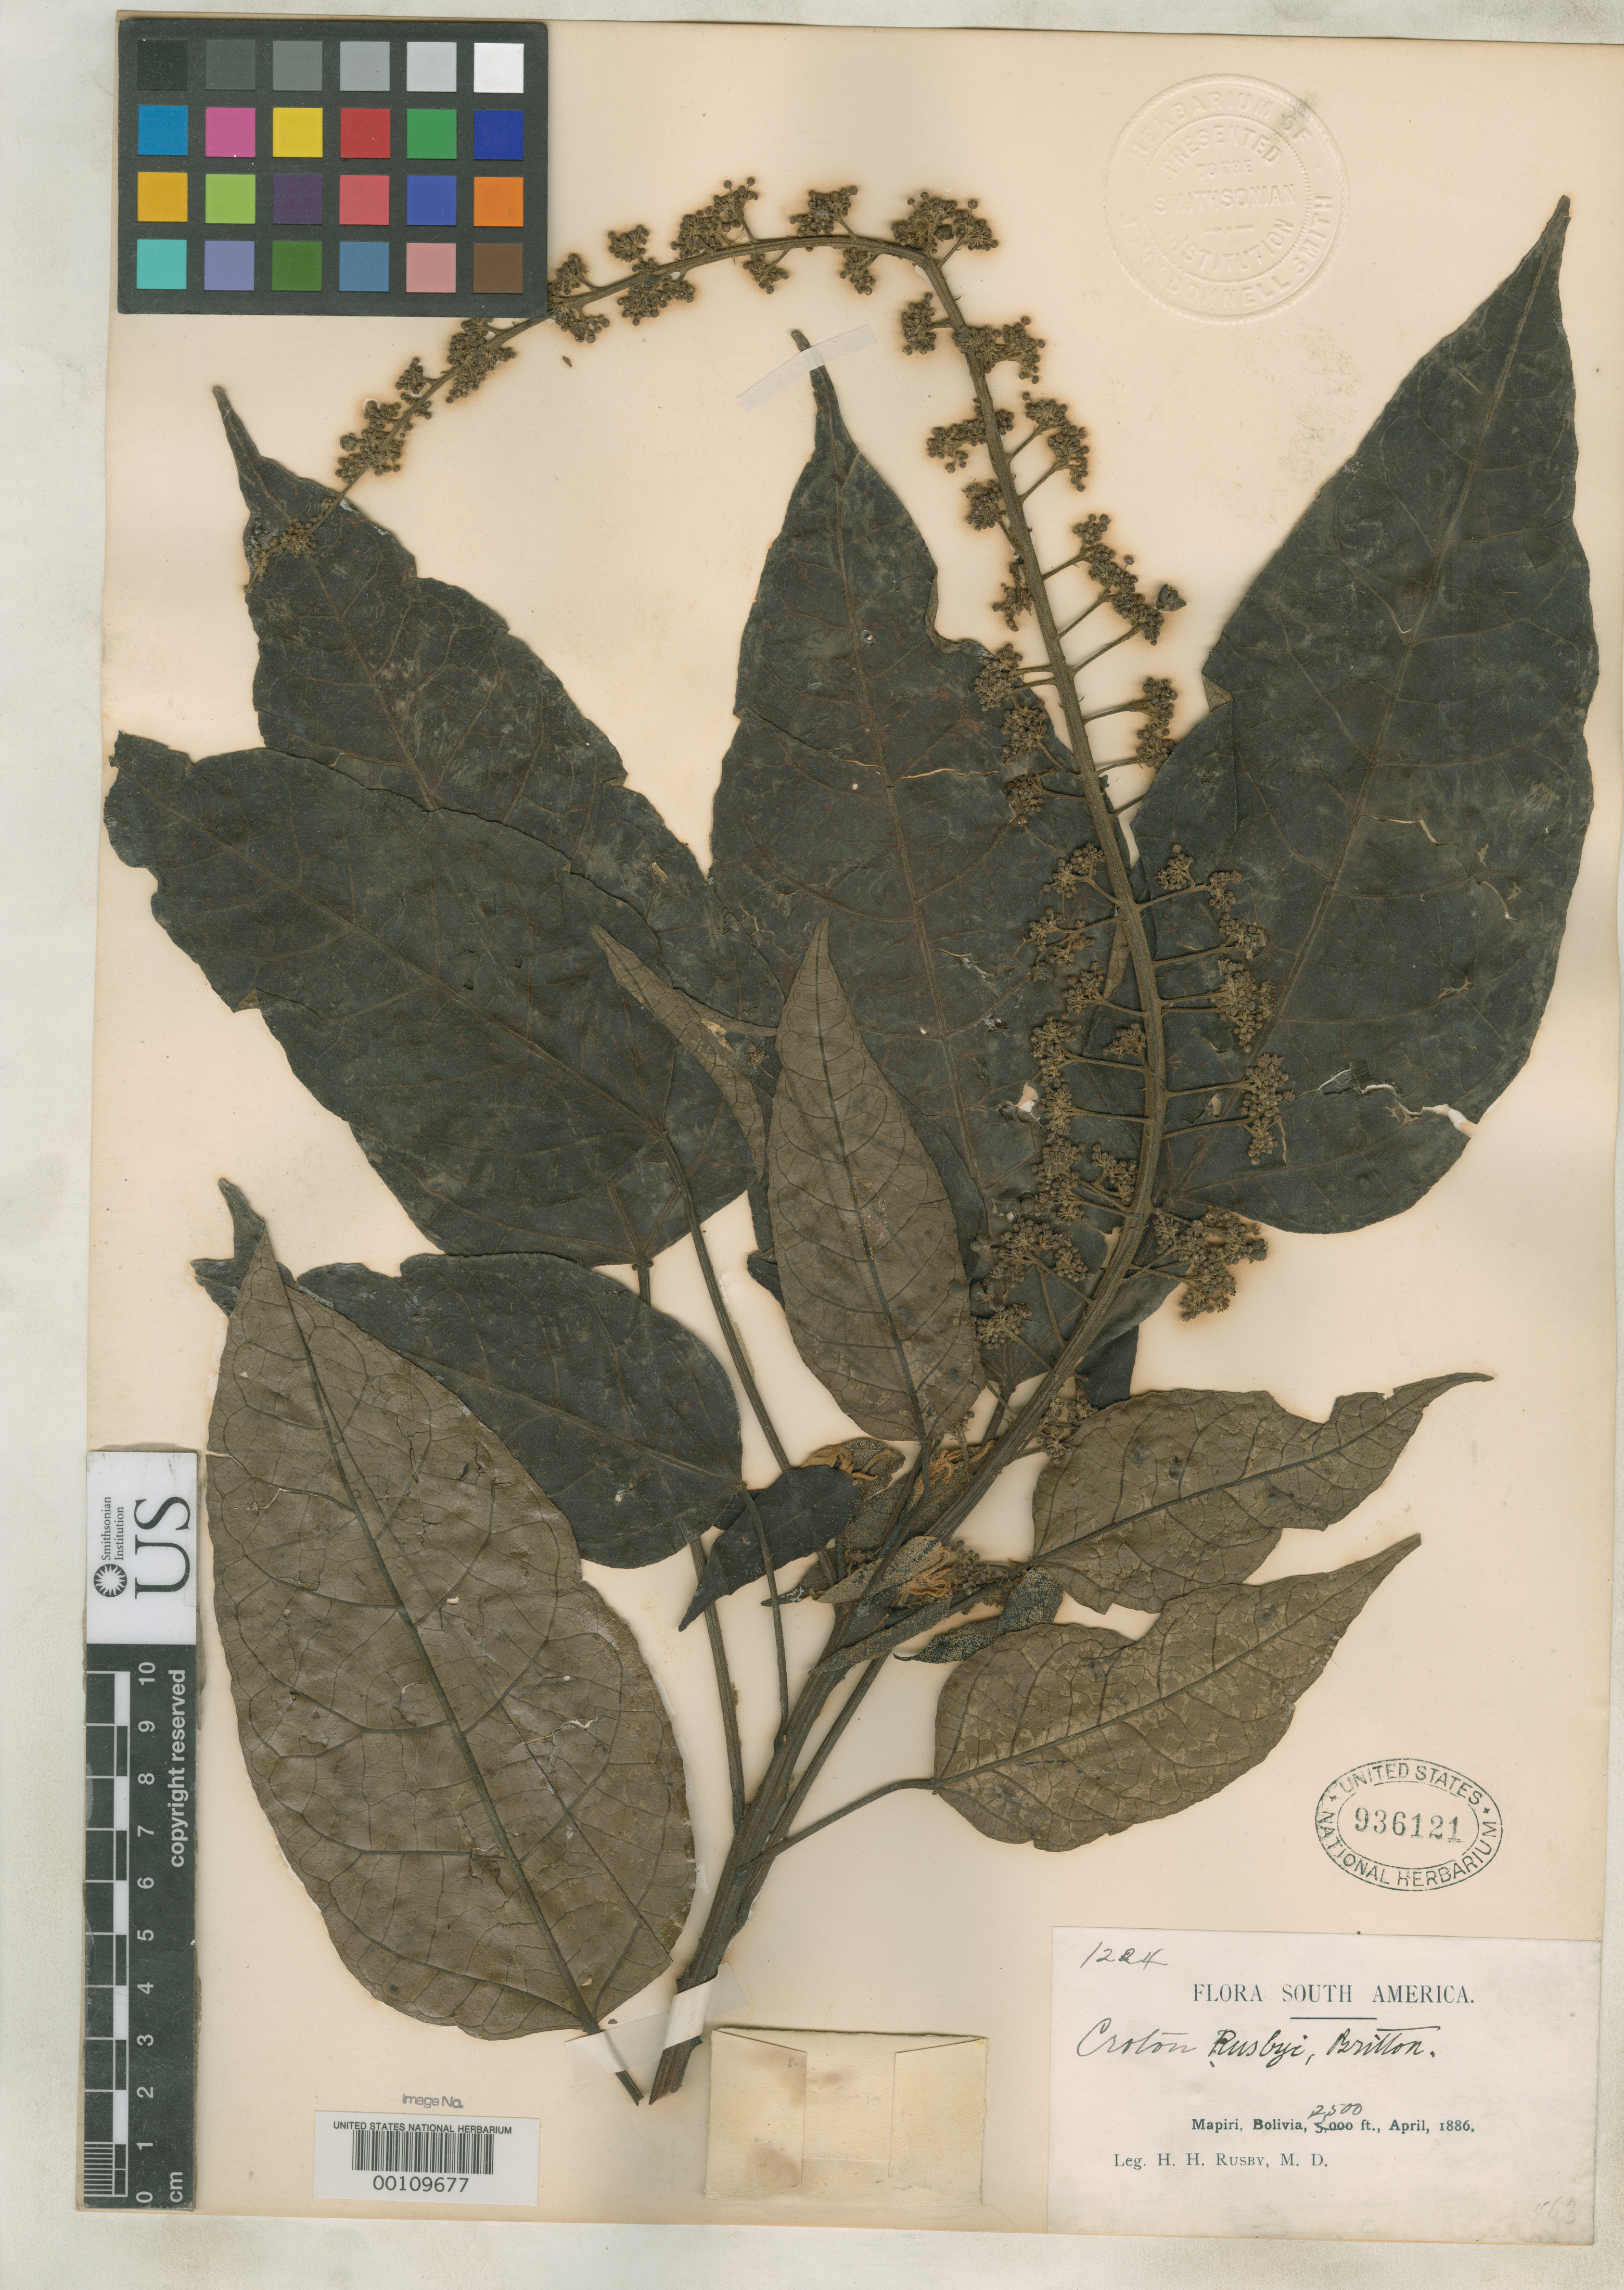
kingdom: Plantae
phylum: Tracheophyta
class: Magnoliopsida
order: Malpighiales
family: Euphorbiaceae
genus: Croton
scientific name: Croton rusbyi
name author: Britton ex Rusby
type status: Isosyntype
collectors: H. H. Rusby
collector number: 1224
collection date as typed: April, 1886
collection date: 1886-04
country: Bolivia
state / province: La Páz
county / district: Larecaja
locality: Mapiri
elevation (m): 762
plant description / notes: This collection, also mentioned in protologue, listed a a paratype in Tropicos.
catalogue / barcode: US 936121